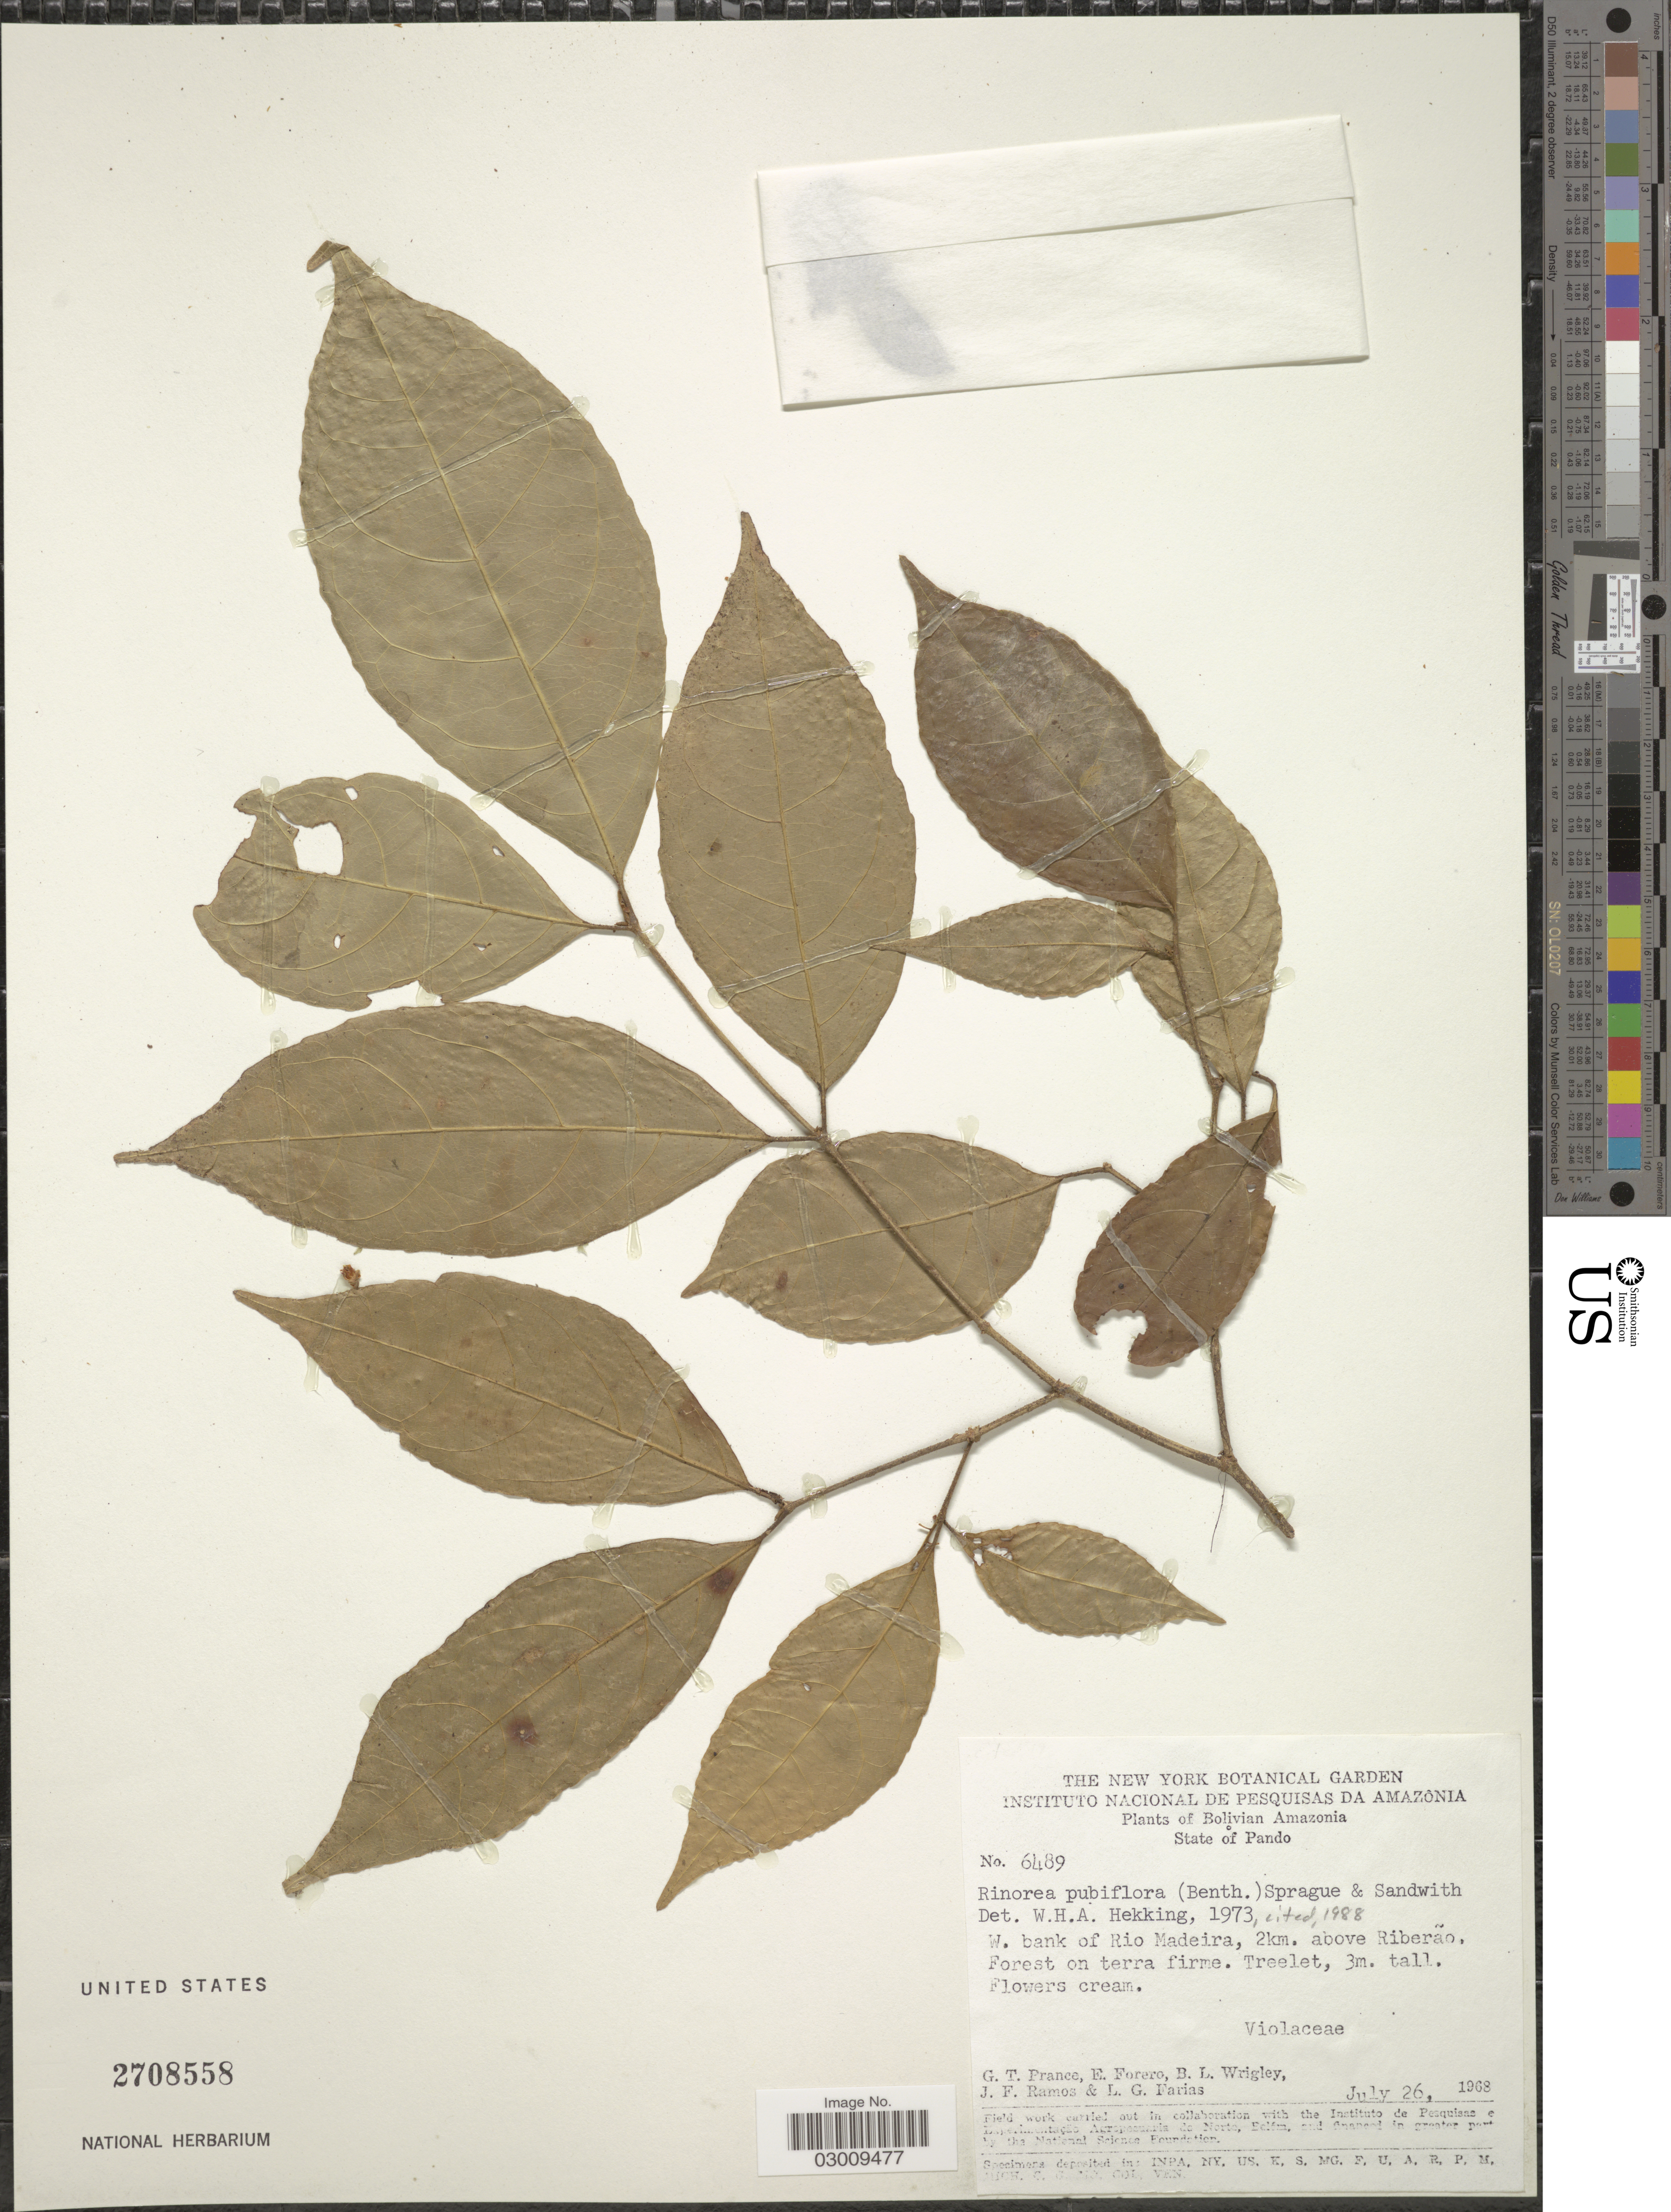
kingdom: Plantae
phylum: Tracheophyta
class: Magnoliopsida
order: Malpighiales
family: Violaceae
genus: Rinorea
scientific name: Rinorea pubiflora var. pubiflora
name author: (Benth.) Sprague & Sandwith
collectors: G. T. Prance, E. Forero, B. L. Wrigley, J. F. Ramos & L. G. Farias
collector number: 6489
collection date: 1968-07-26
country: Bolivia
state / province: Pando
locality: Bolivian Amazonia. State of Pando. W. bank of Rio Madeira, 2km. above Riberão.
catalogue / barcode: US 2708558